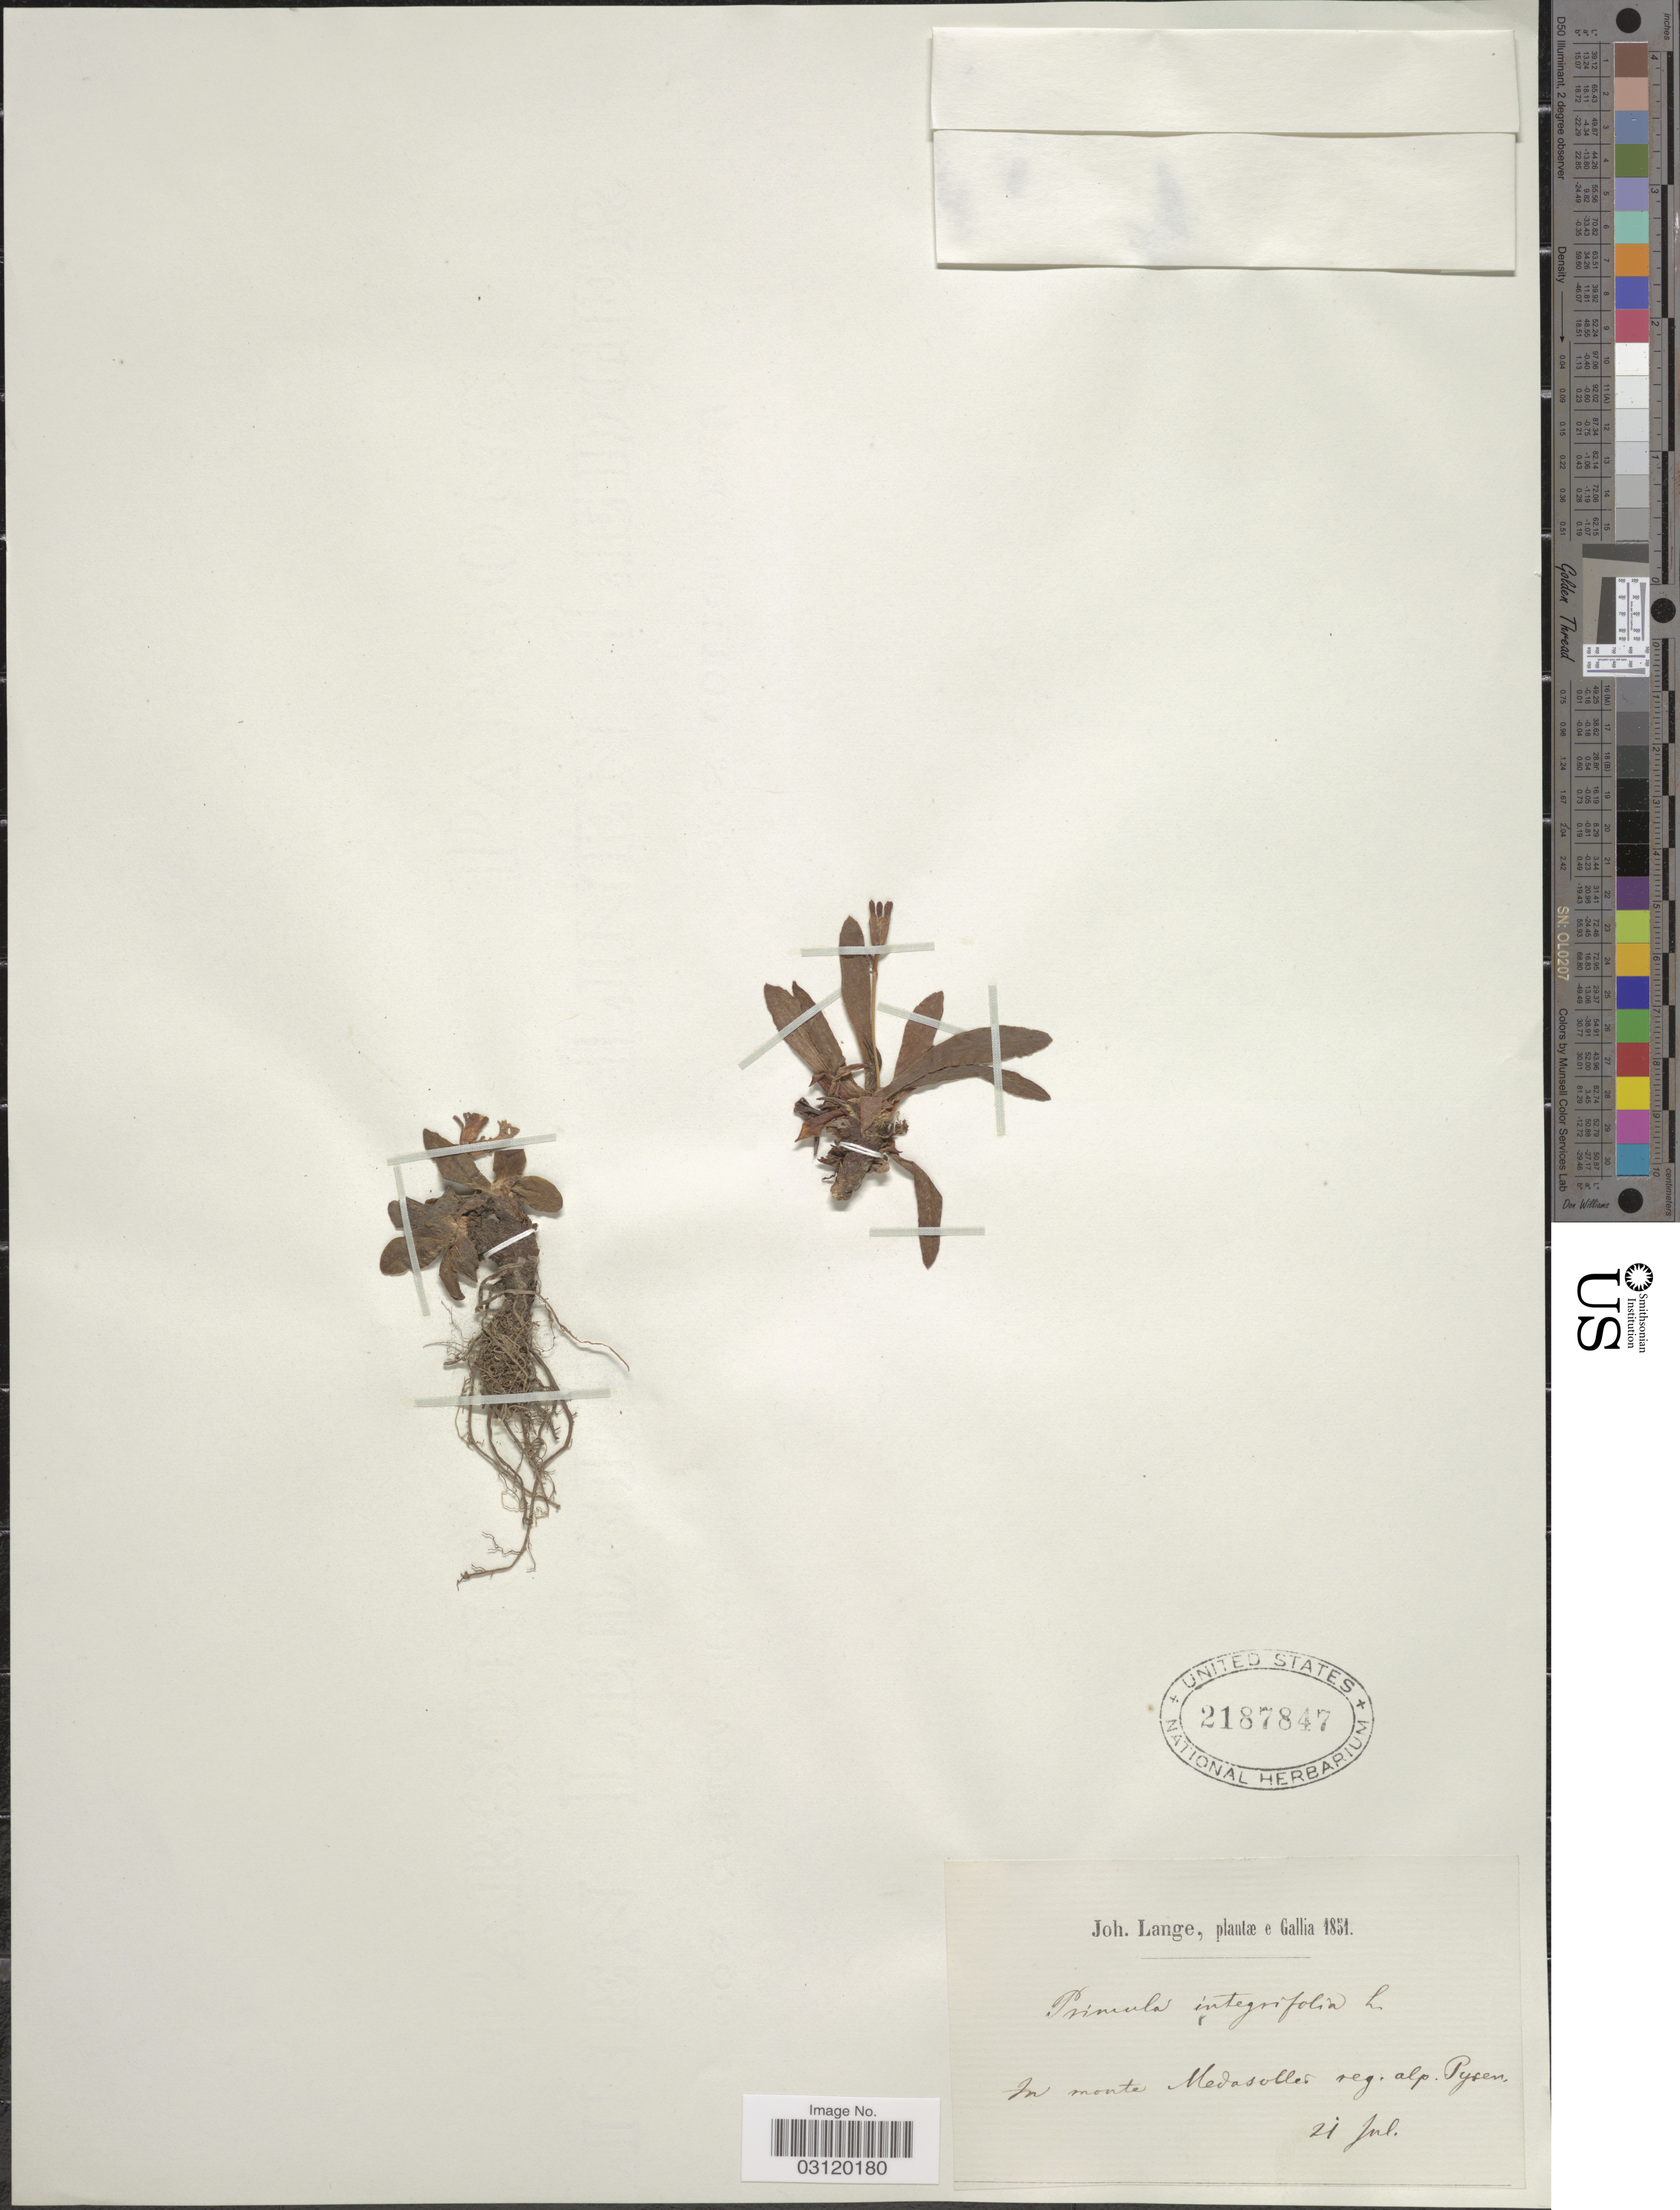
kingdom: Plantae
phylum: Tracheophyta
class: Magnoliopsida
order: Ericales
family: Primulaceae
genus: Primula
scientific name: Primula integrifolia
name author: L.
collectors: J. Lange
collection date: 1851-07-21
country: France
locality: In monte Medasoller [interpreted] reg. alp. Pyren., Gallia.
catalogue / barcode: US 2187847